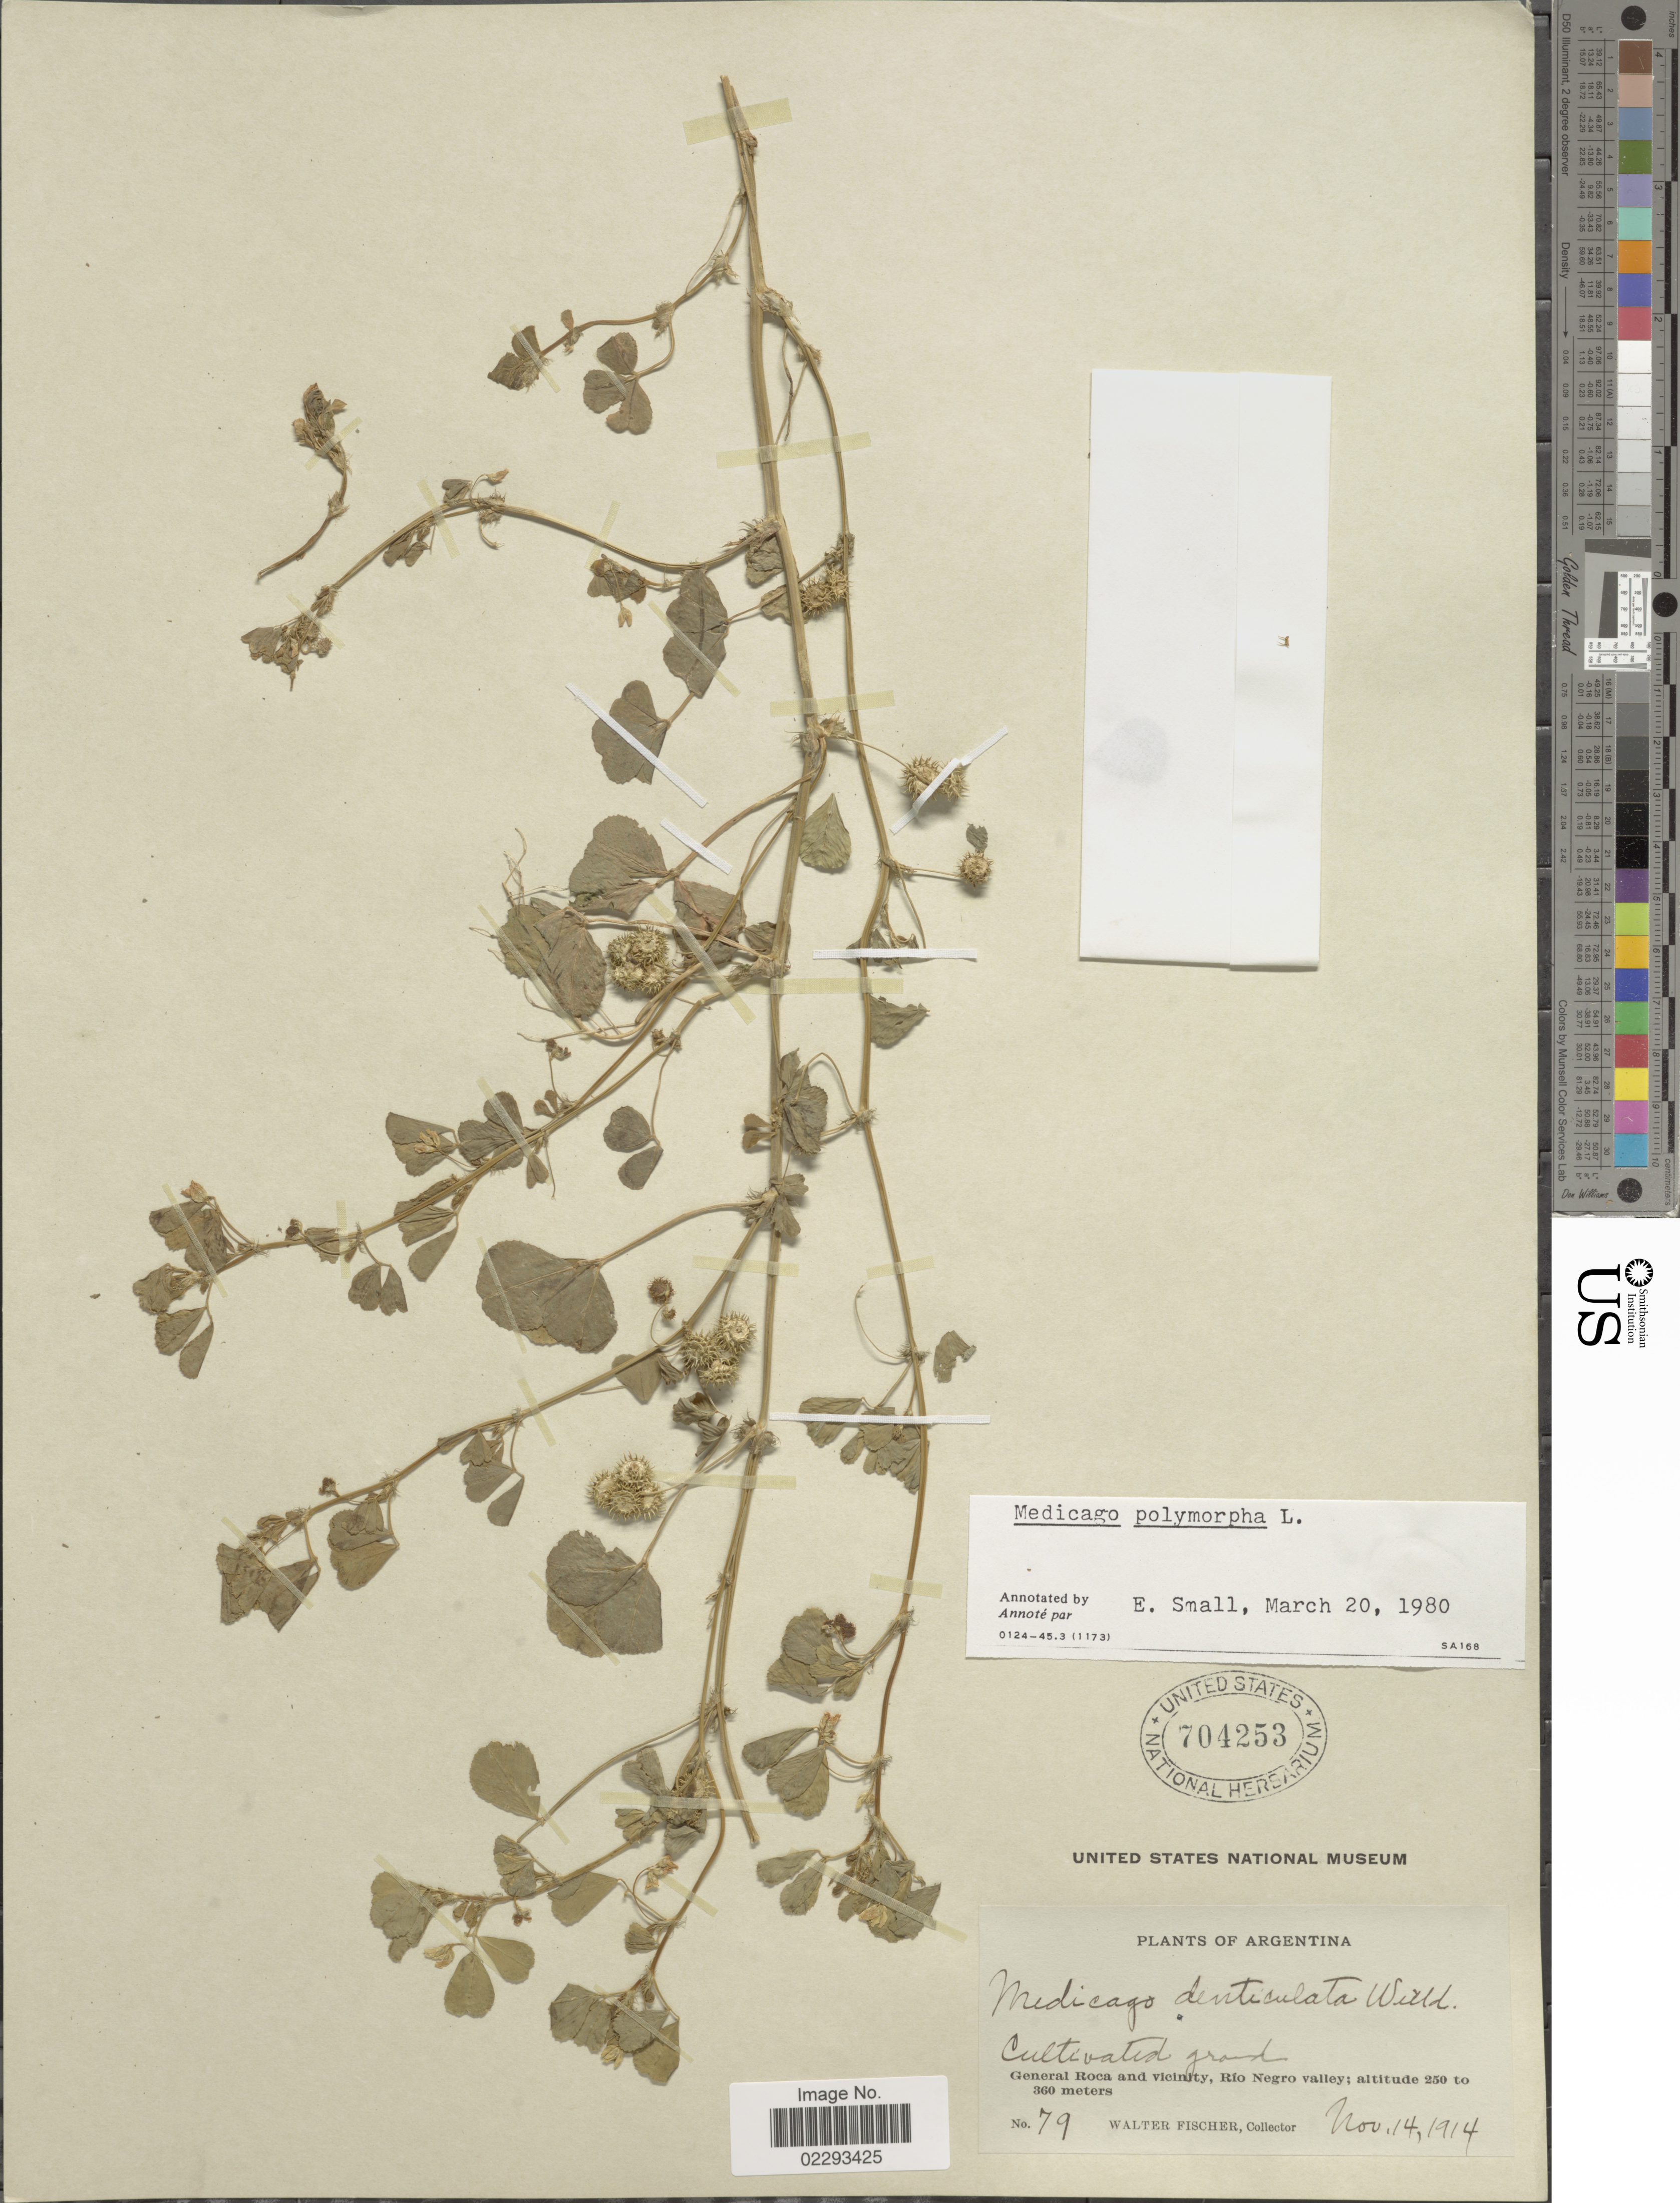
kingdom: Plantae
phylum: Tracheophyta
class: Magnoliopsida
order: Fabales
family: Fabaceae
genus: Medicago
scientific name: Medicago polymorpha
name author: L.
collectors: W. Fischer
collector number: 79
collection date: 1914-11-14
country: Argentina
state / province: Rio Negro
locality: General Rova and vicinity, Río Negro valley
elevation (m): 250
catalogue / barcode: US 704253